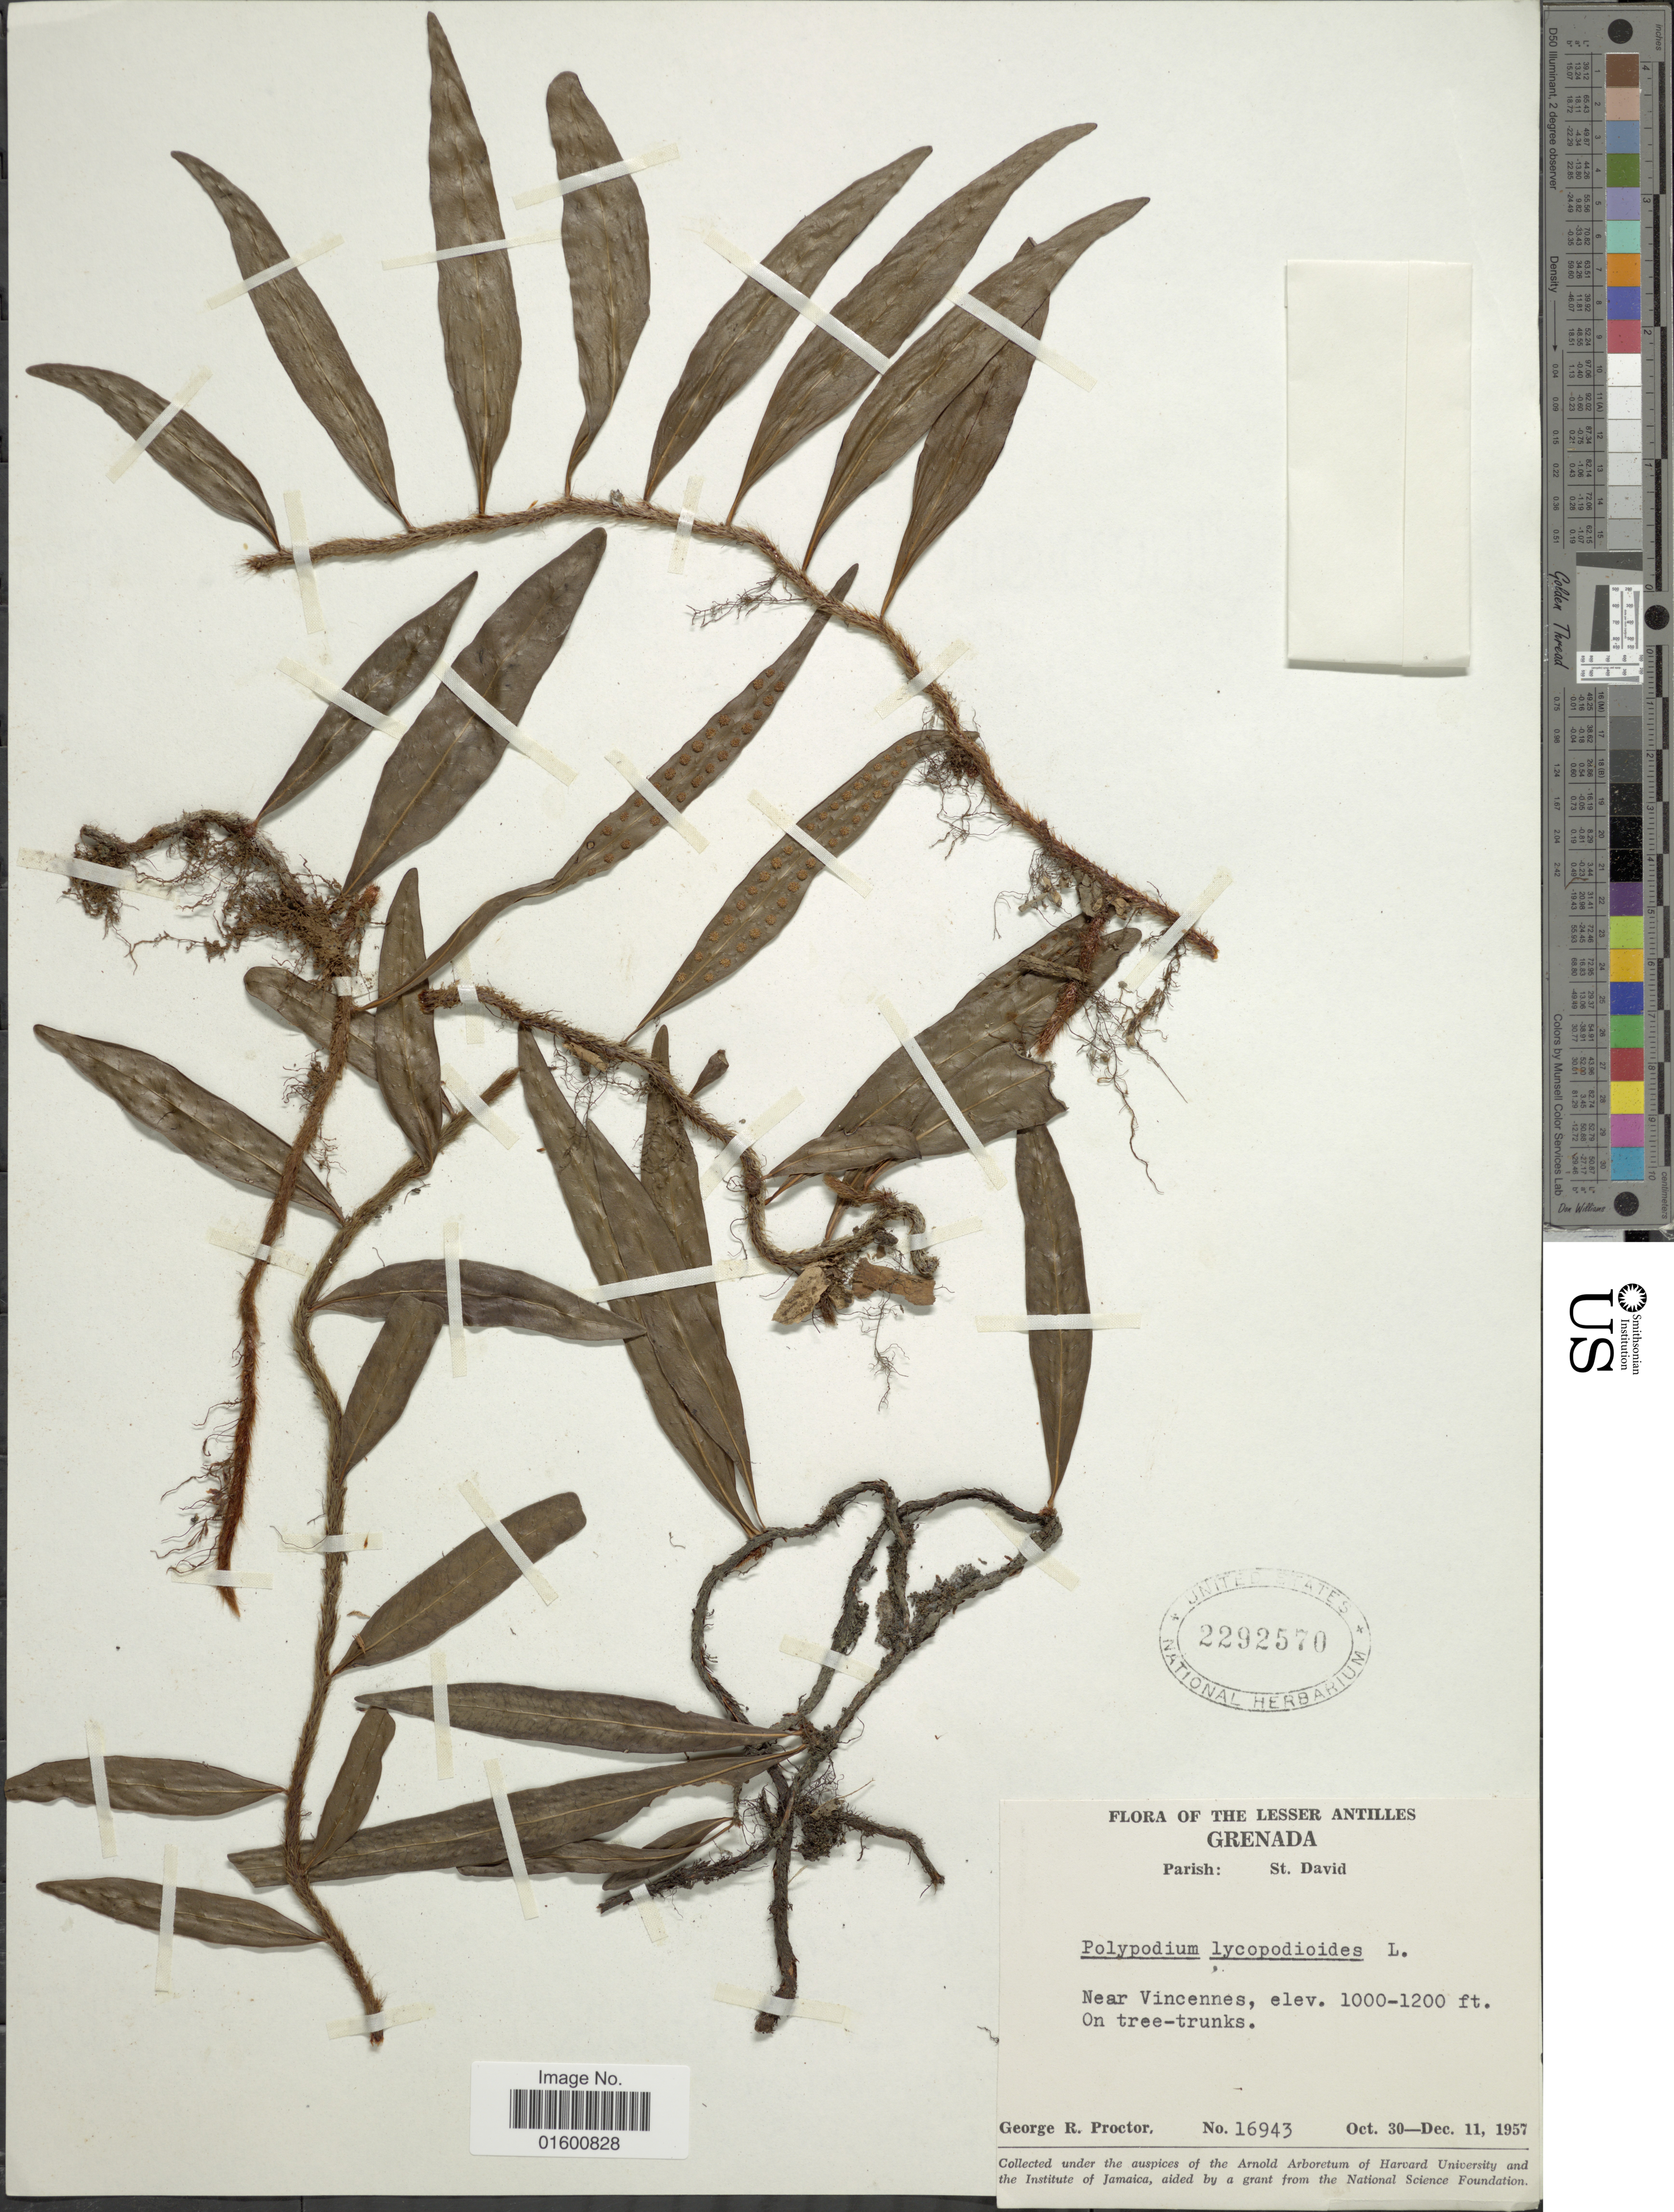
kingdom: Plantae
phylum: Tracheophyta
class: Polypodiopsida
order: Polypodiales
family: Polypodiaceae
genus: Microgramma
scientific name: Microgramma lycopodioides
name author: (L.) Copel.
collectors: G. Proctor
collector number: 16943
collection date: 1957-10-30/1957-12-11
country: Grenada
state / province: Saint David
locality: Lesser Antilles, Parish St. David, near Vincennes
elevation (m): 30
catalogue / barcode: US 2292570